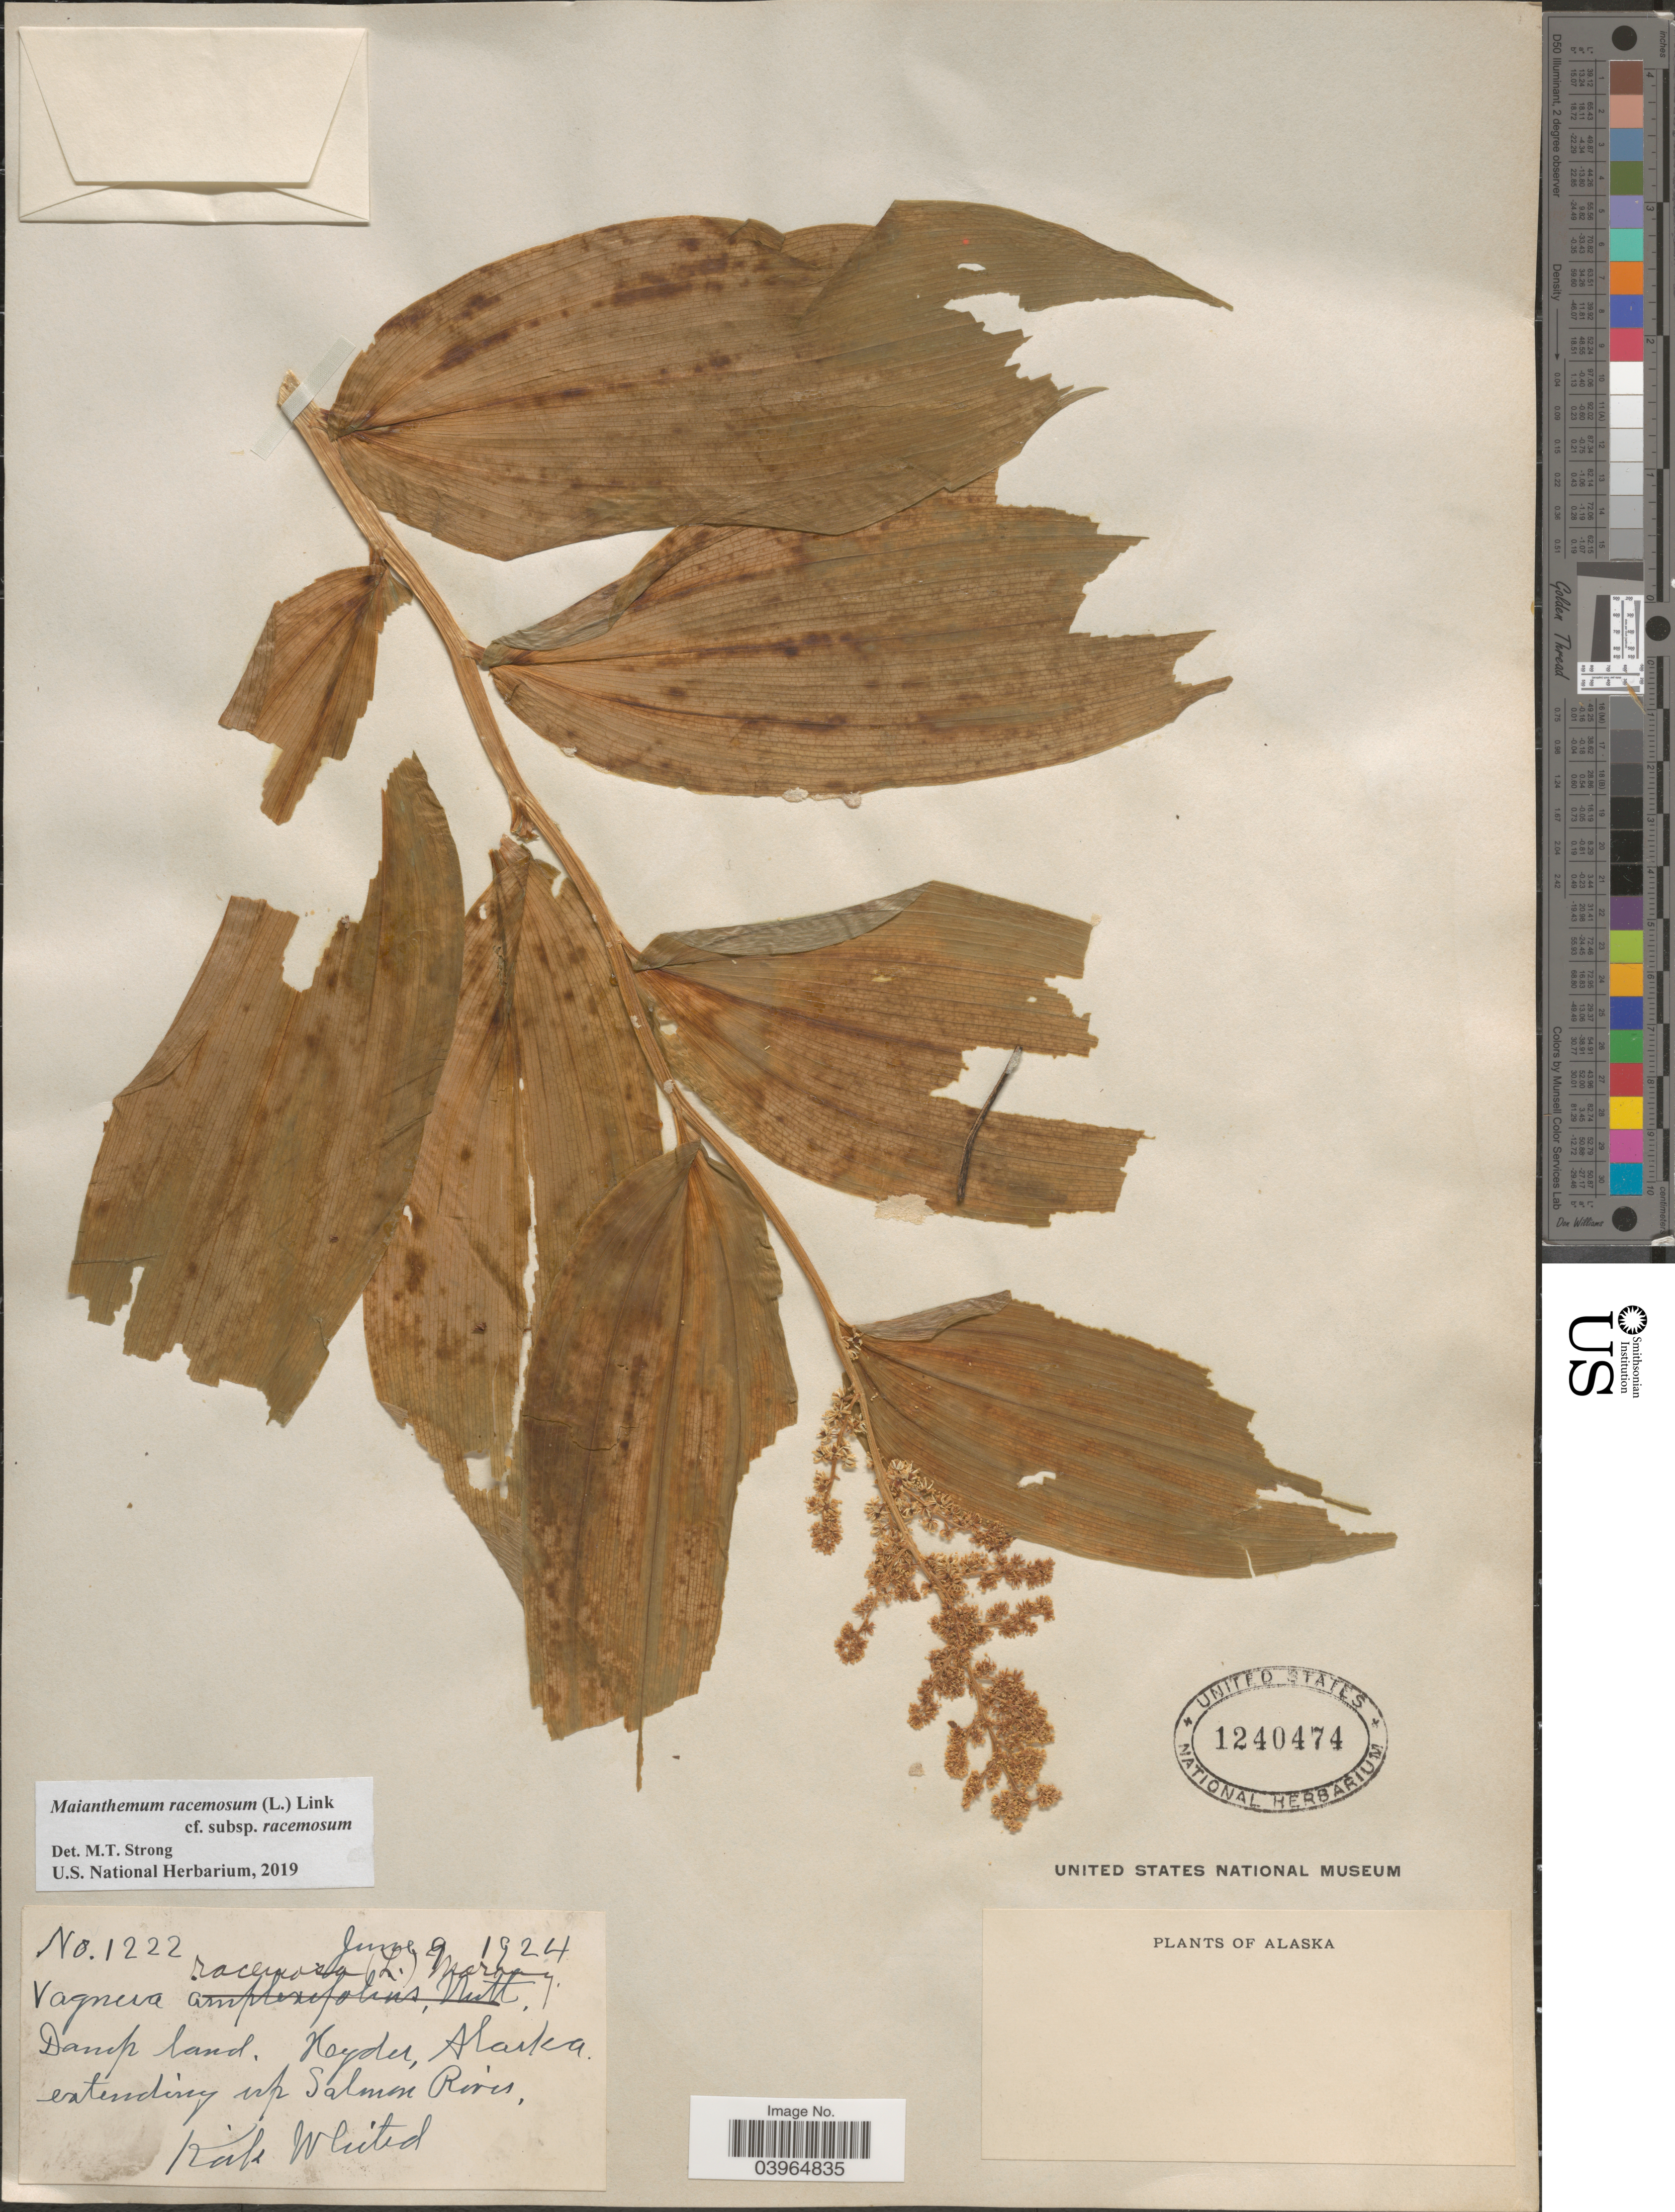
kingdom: Plantae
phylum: Tracheophyta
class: Liliopsida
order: Asparagales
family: Asparagaceae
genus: Maianthemum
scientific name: Maianthemum racemosum subsp. racemosum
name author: (L.) Link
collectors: K. Whited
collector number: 1222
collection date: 1924-06-09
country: United States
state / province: Alaska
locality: Heyder. Salmon River.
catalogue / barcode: US 1240474